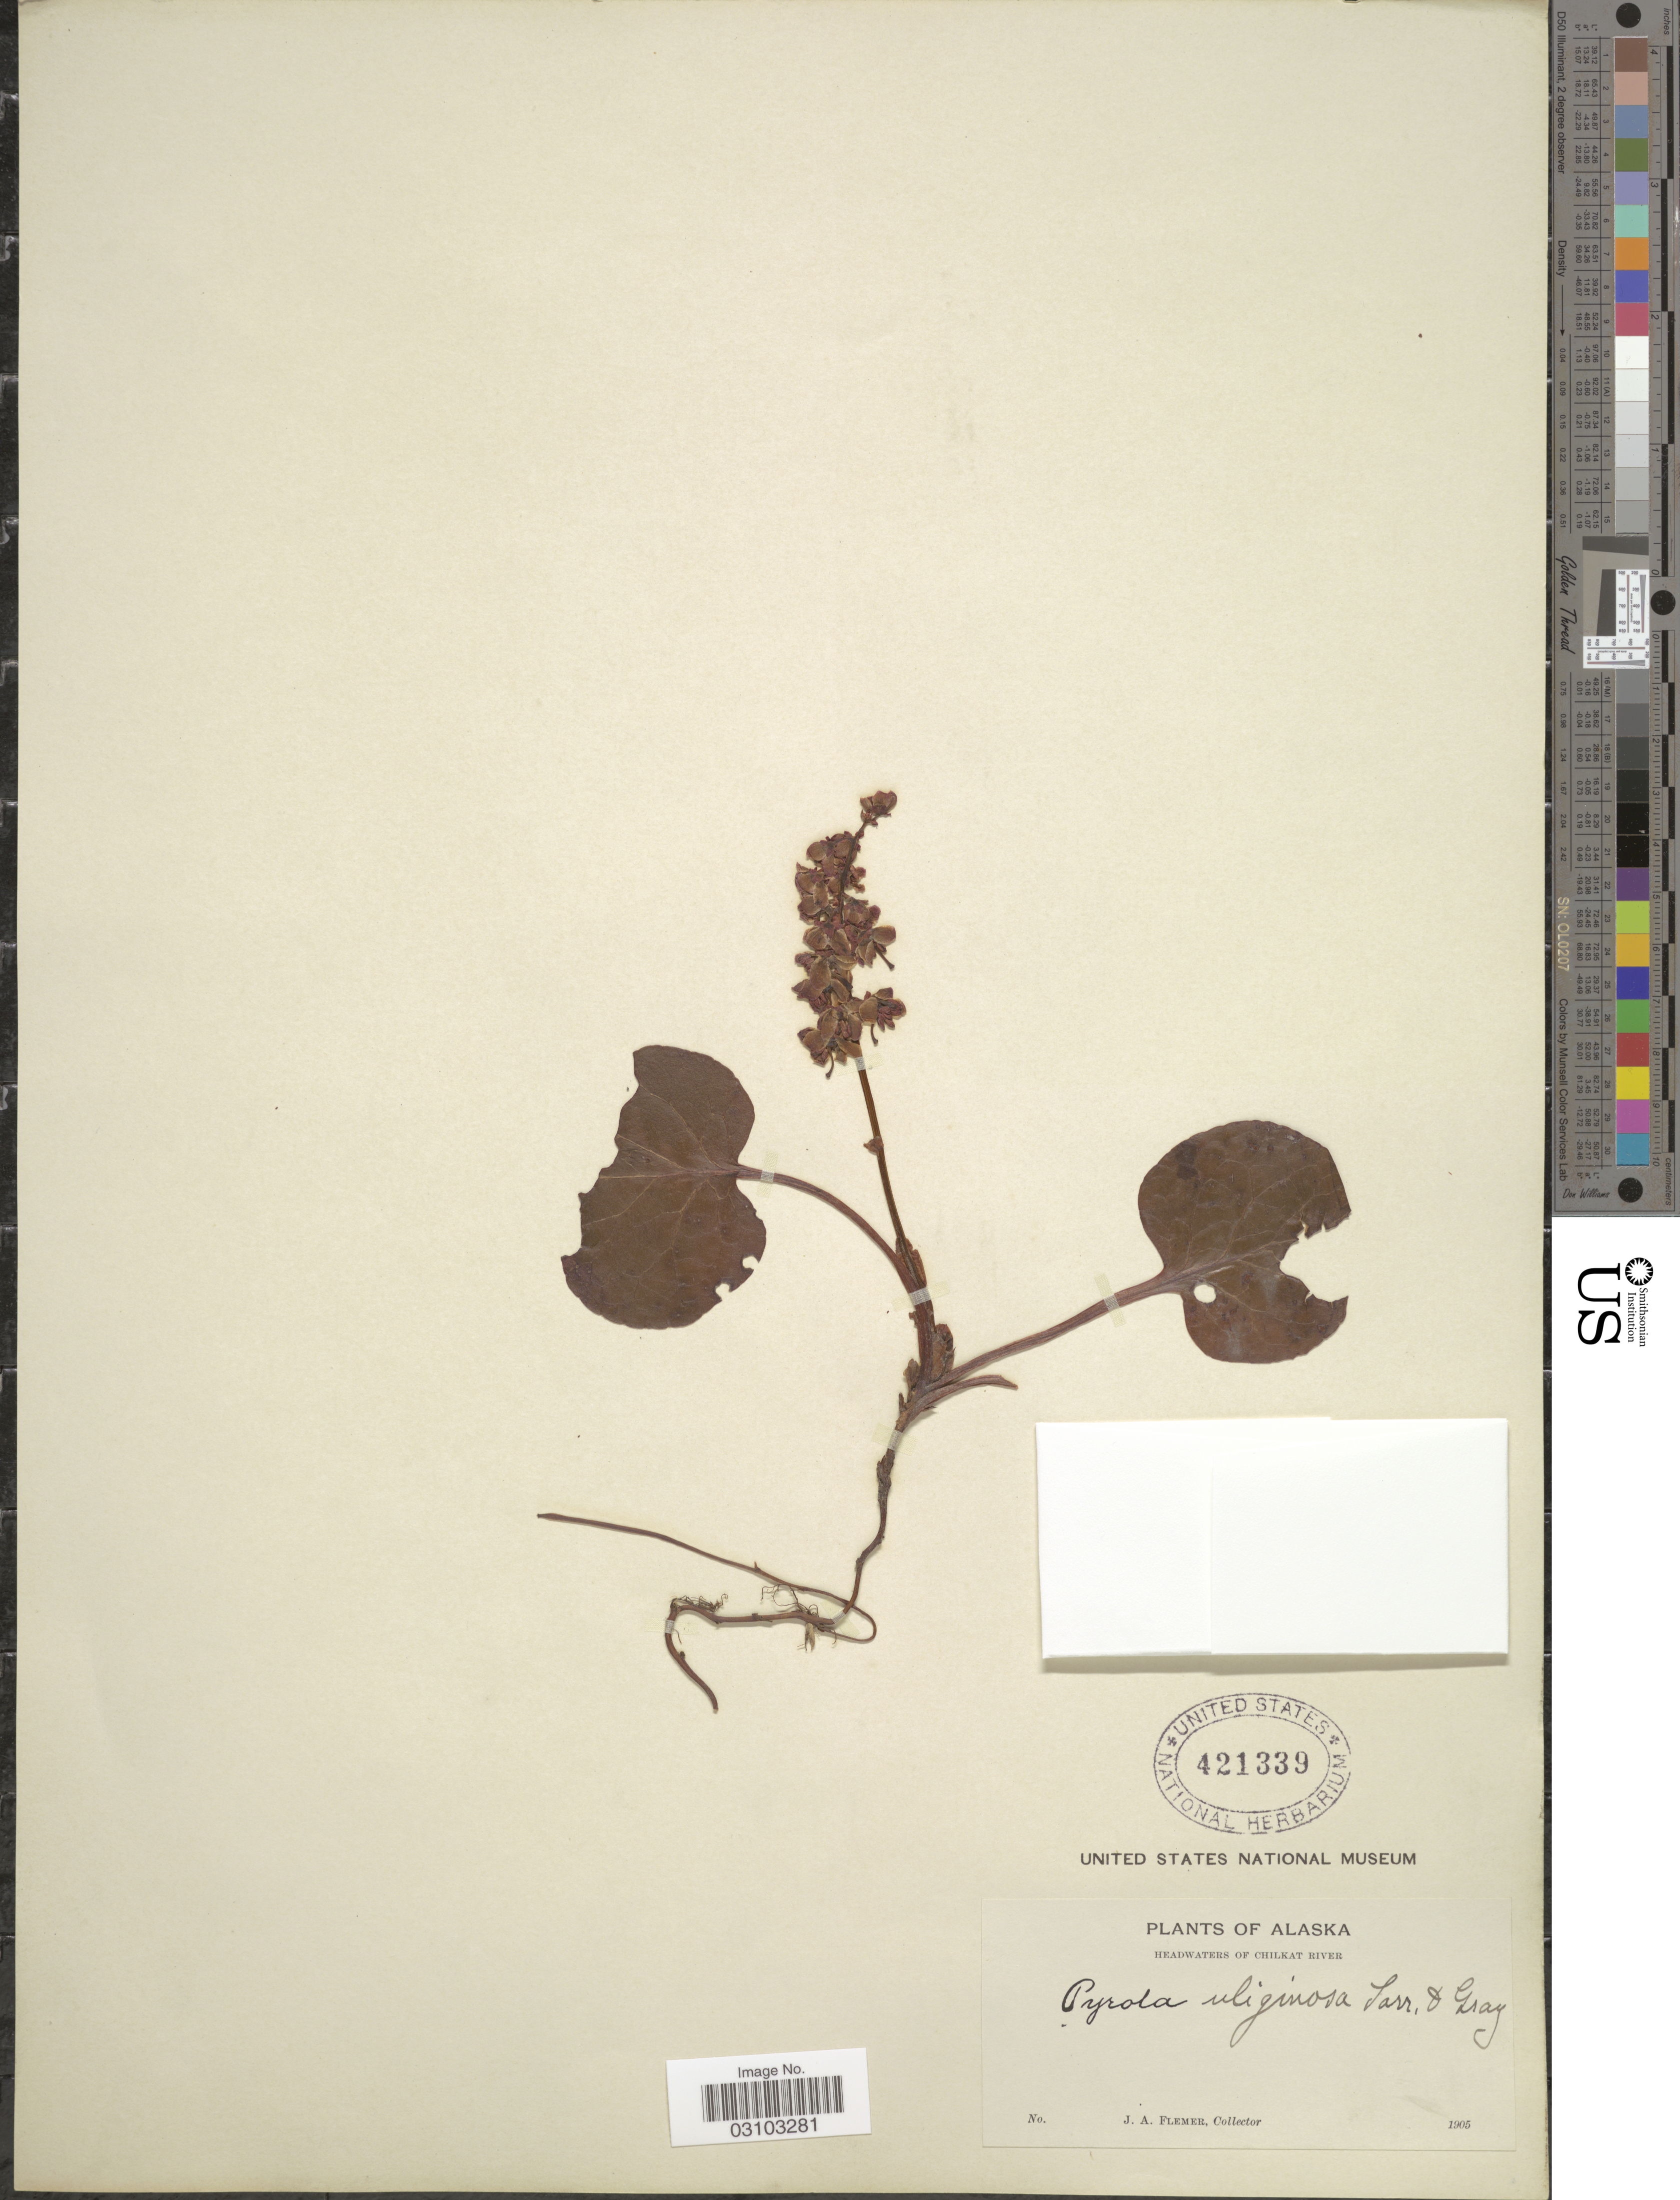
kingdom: Plantae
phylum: Tracheophyta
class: Magnoliopsida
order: Ericales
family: Ericaceae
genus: Pyrola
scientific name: Pyrola asarifolia var. uliginosa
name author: (Torr. & A. Gray) A. Gray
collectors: J. Flemer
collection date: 1905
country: United States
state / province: Alaska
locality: Headwaters of Chilkat River.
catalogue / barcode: US 421339